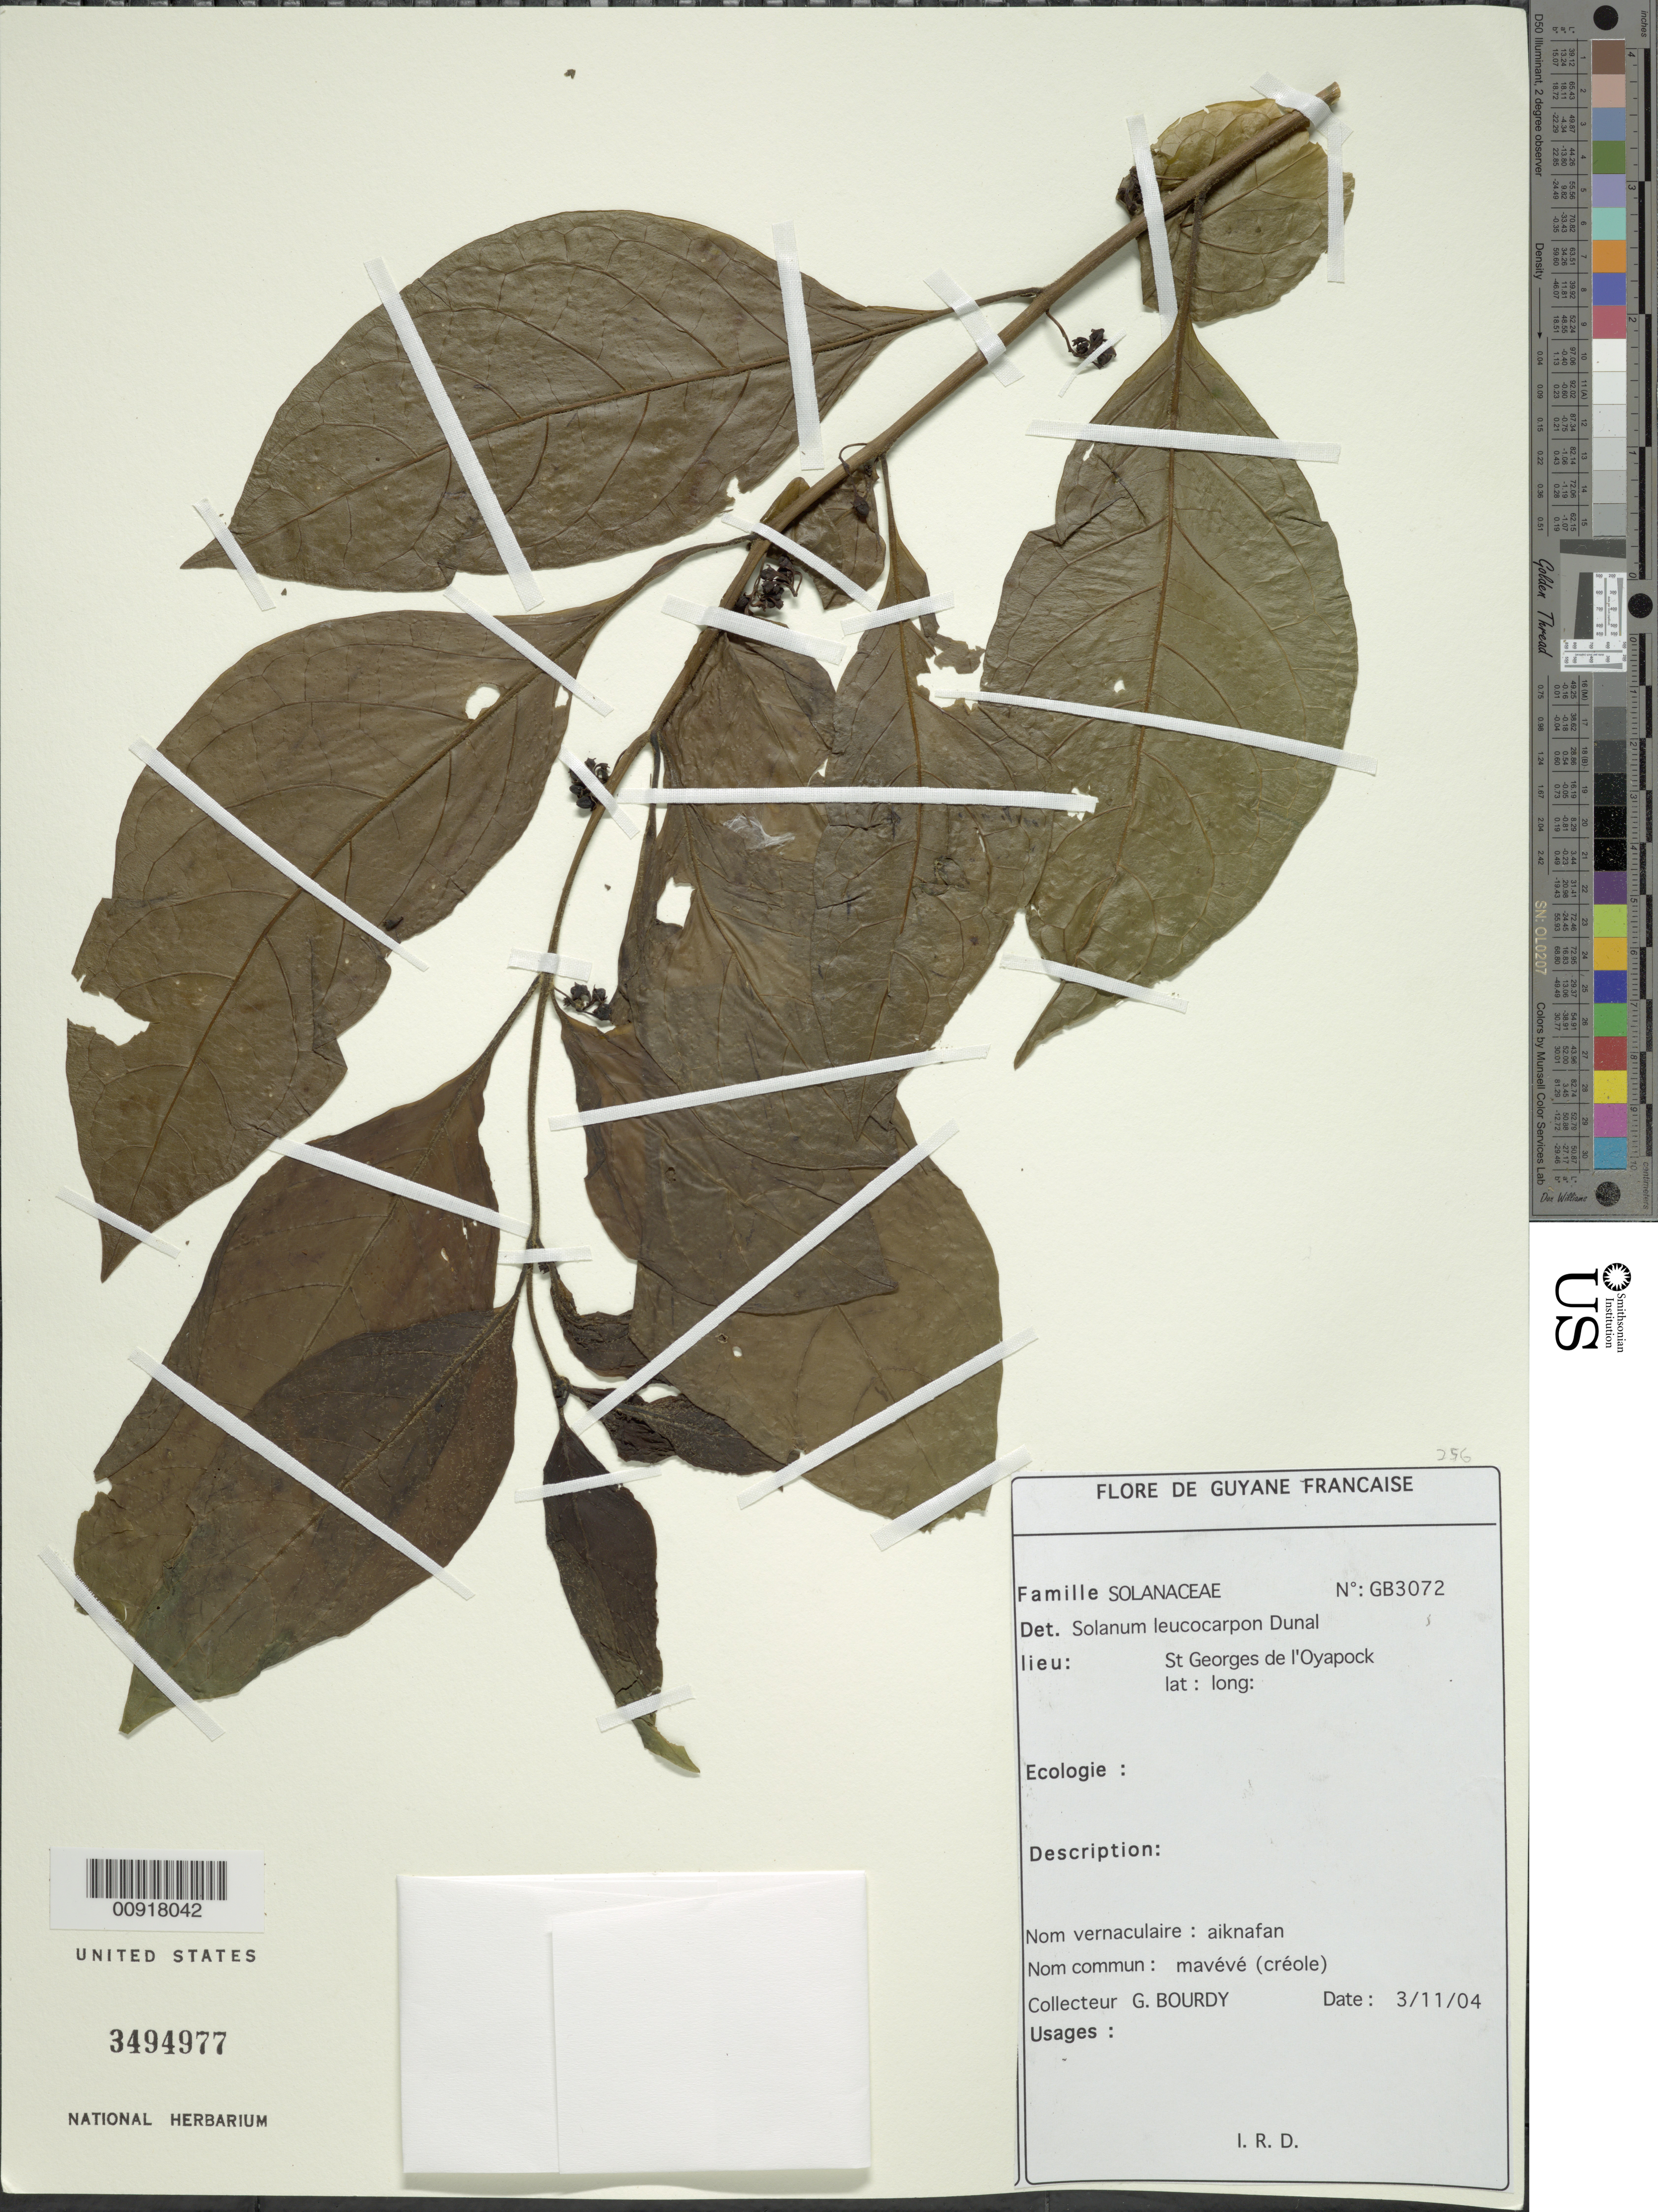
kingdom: Plantae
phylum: Tracheophyta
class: Magnoliopsida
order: Solanales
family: Solanaceae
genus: Solanum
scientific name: Solanum leucocarpon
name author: Dunal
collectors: G. Bourdy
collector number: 3072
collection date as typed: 3-Nov-04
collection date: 2004-11-03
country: French Guiana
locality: St. Georges de l'Oyapock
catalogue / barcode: US 3494977